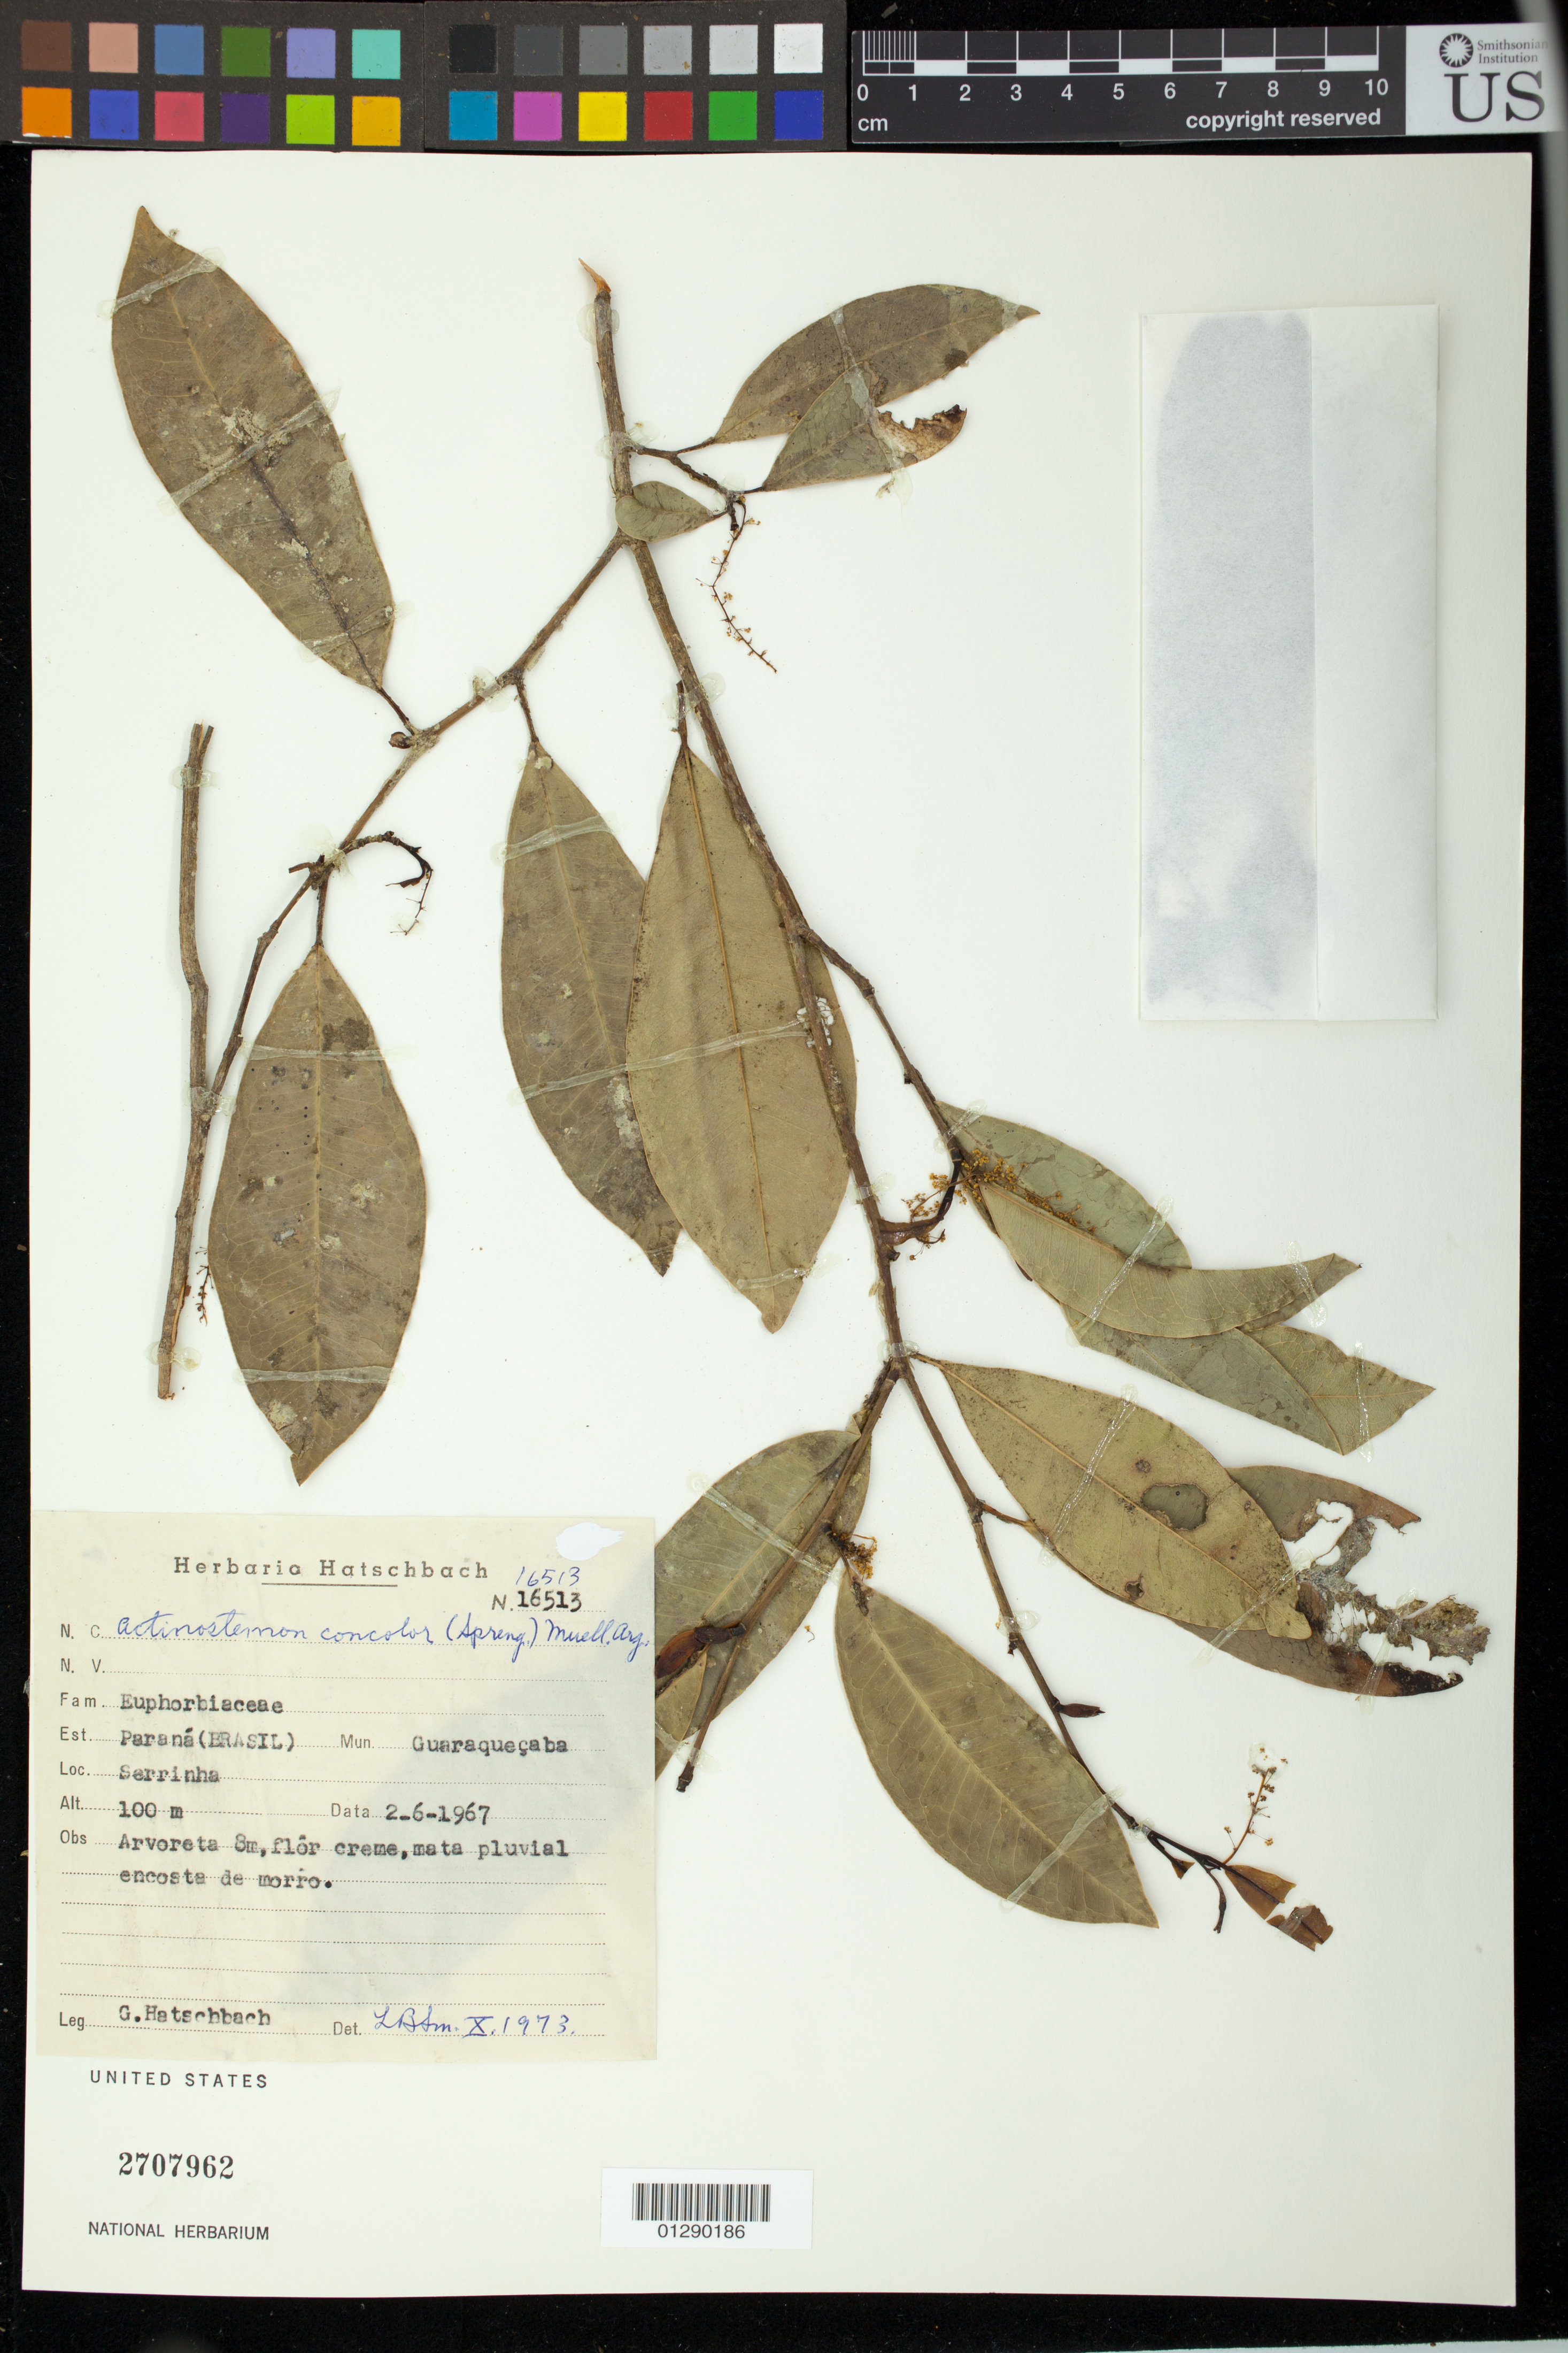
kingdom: Plantae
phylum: Tracheophyta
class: Magnoliopsida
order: Malpighiales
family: Euphorbiaceae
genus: Actinostemon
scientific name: Actinostemon concolor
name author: (Spreng.) Müll. Arg.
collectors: G. Hatschbach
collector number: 16513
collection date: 1973-10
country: Brazil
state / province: Paraná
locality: Guaraquecaba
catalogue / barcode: US 2707962